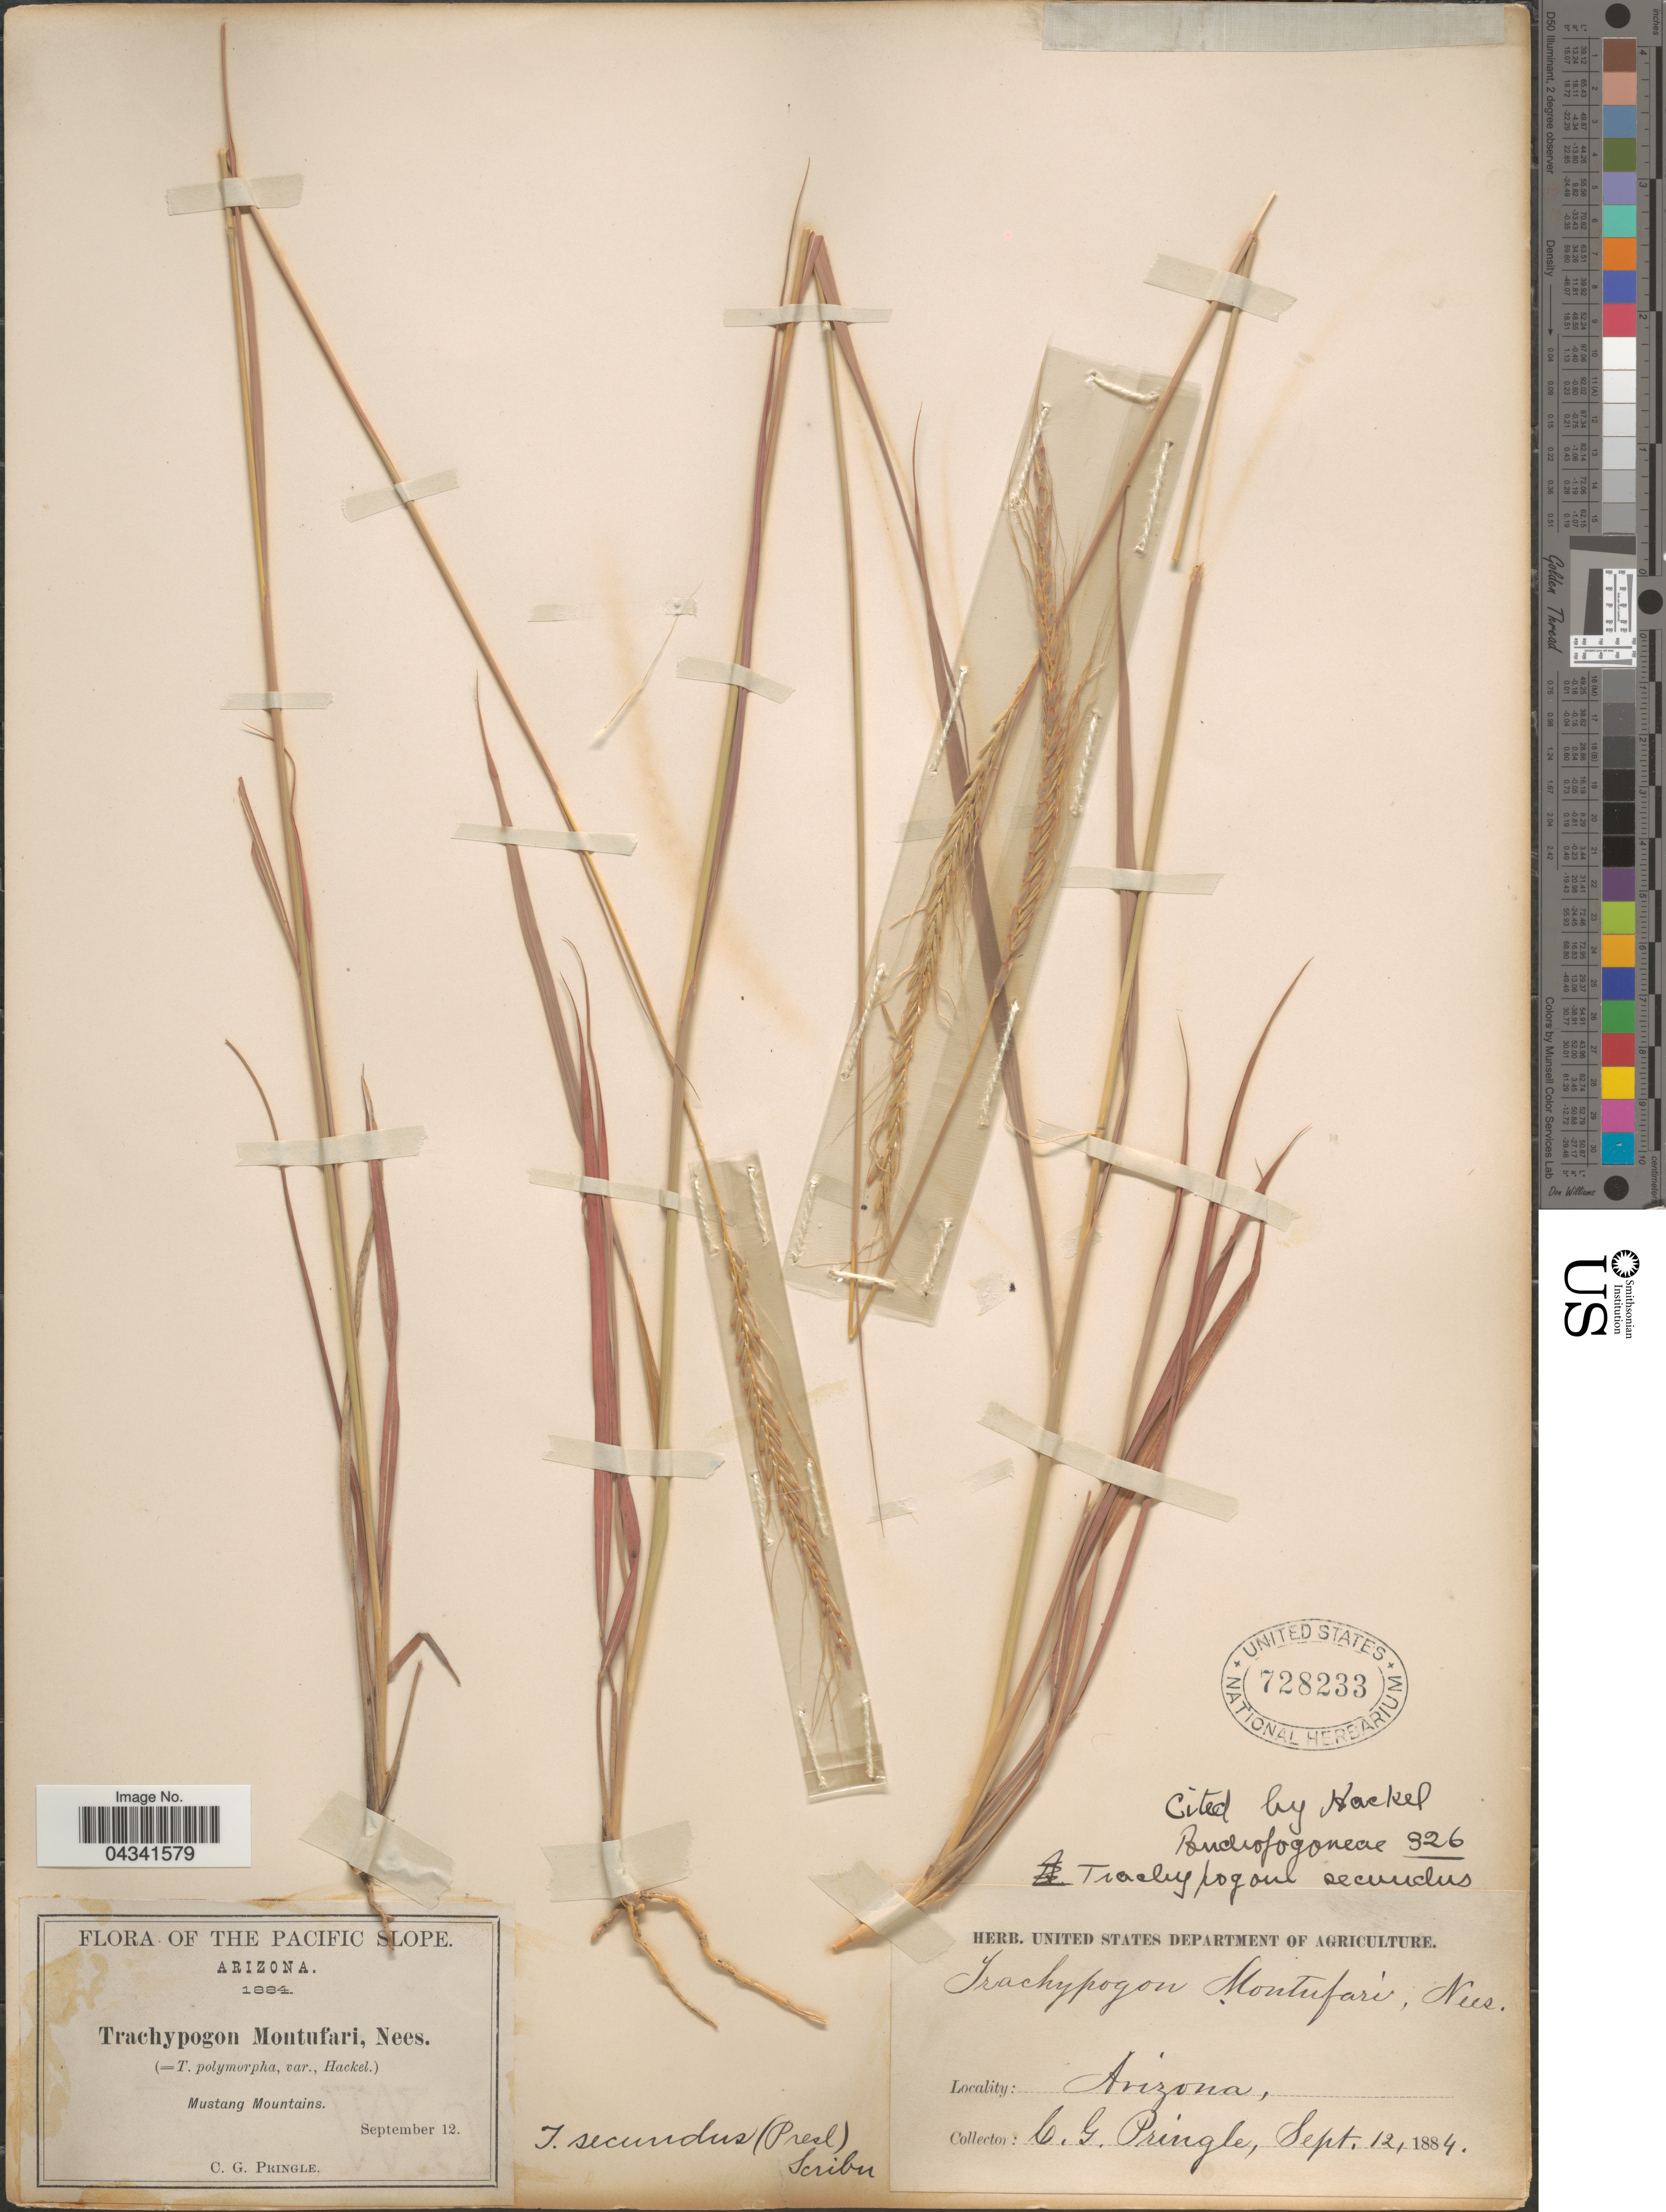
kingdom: Plantae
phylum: Tracheophyta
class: Liliopsida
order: Poales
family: Poaceae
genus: Trachypogon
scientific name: Trachypogon spicatus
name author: (L. f.) Kuntze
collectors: C. G. Pringle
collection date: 1884-09-12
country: United States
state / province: Arizona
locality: The Pacific Slope. Mustang Mountains.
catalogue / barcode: US 728233